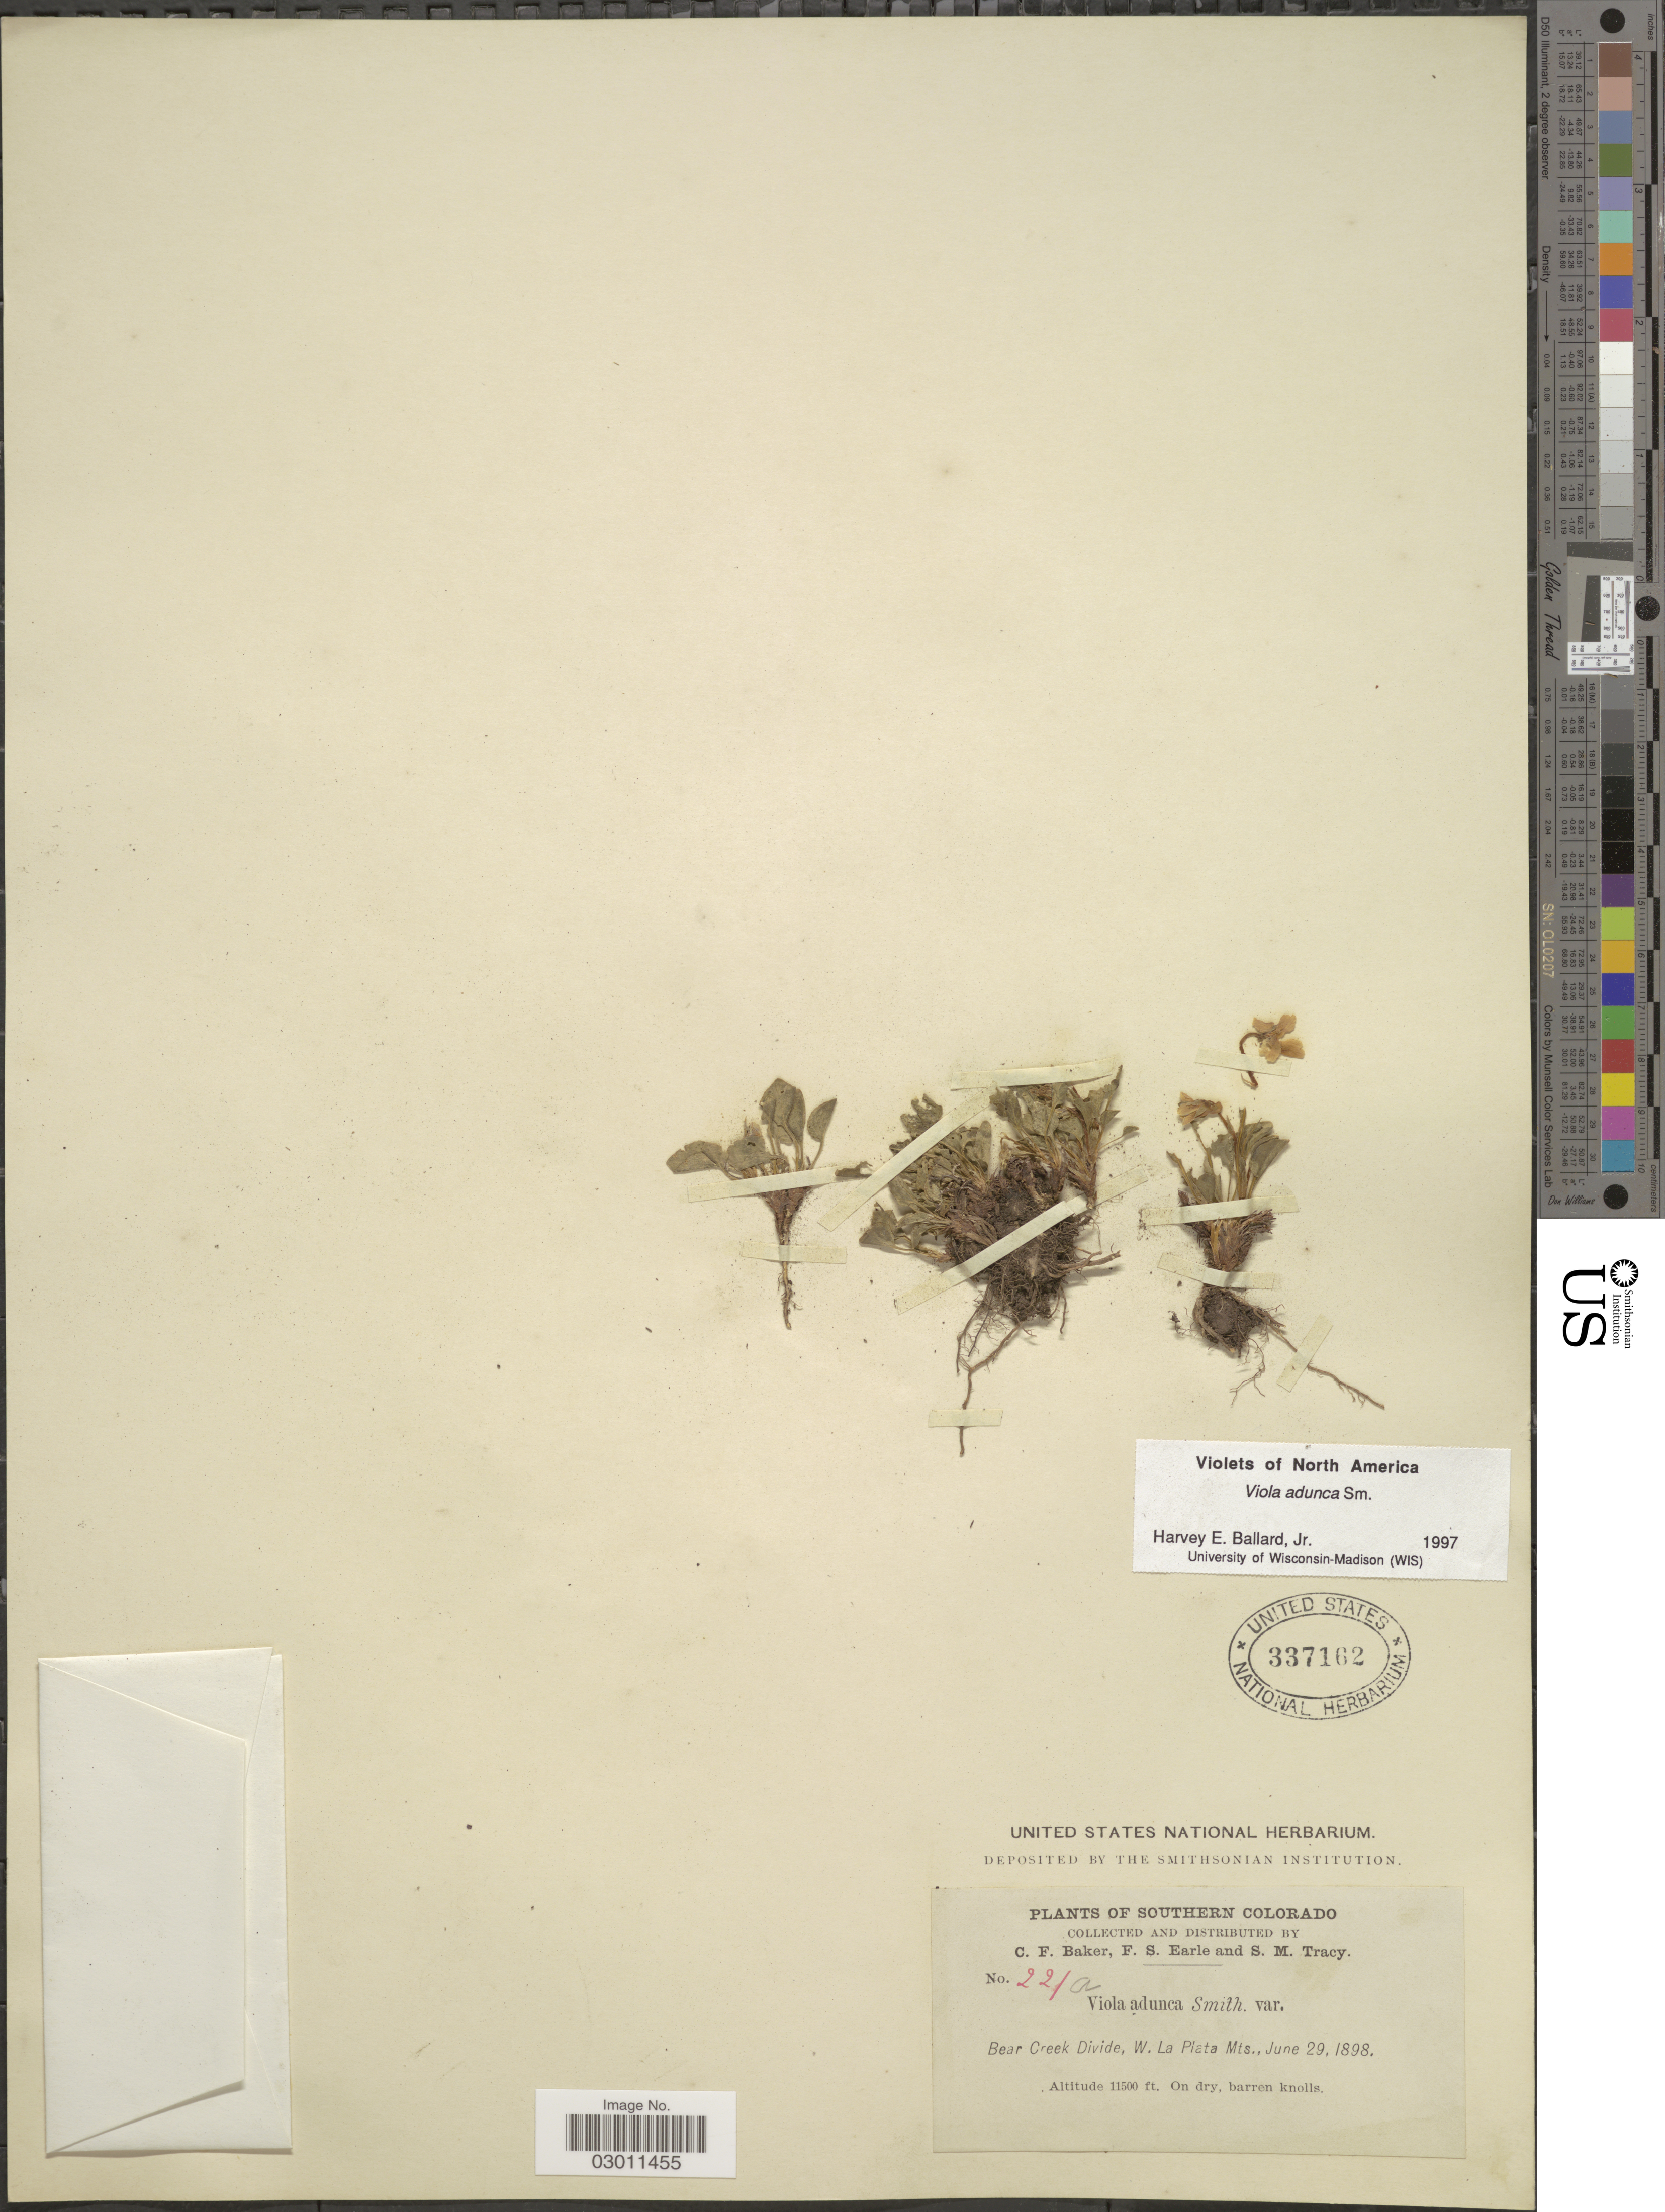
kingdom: Plantae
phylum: Tracheophyta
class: Magnoliopsida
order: Malpighiales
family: Violaceae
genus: Viola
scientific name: Viola adunca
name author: Sm.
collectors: C. F. Baker, F. S. Earle & S. M. Tracy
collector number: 221a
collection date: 1898-06-29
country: United States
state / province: Colorado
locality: Southern Colorado, Bear Creek Divide, W. La Plata Mts.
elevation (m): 3505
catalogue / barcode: US 337162